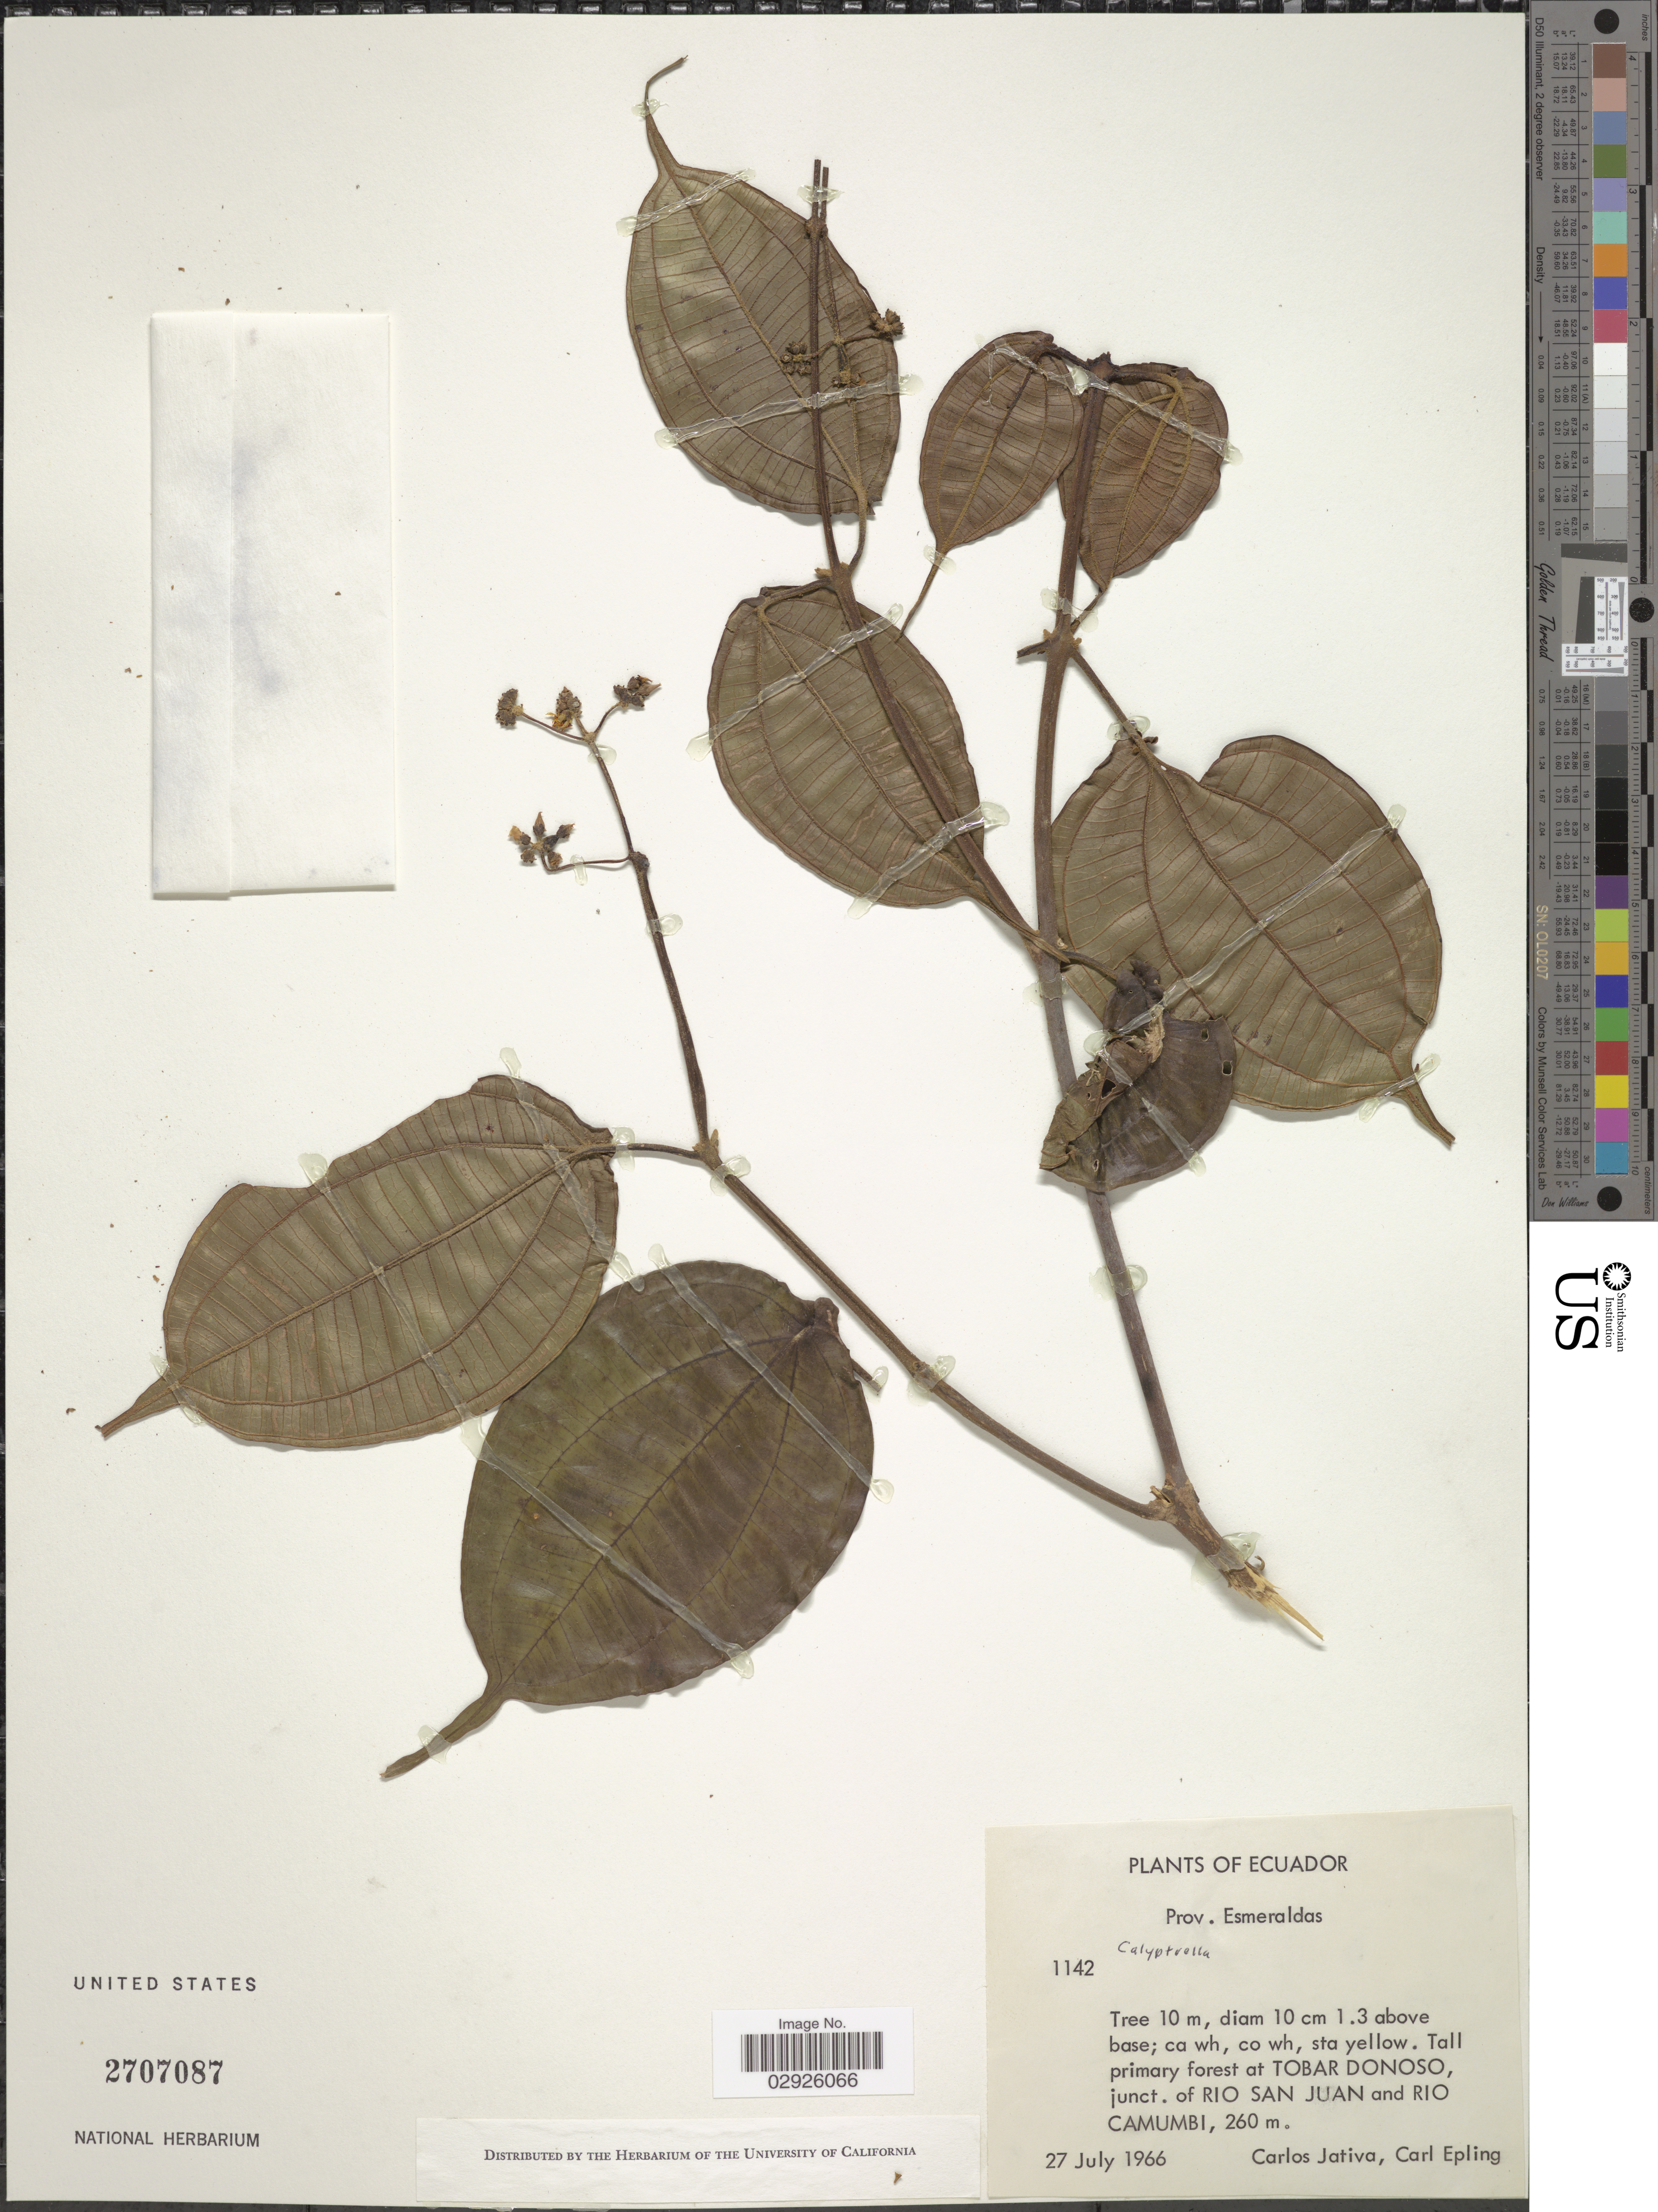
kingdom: Plantae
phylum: Tracheophyta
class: Magnoliopsida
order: Myrtales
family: Melastomataceae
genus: Graffenrieda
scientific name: Graffenrieda scandens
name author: (Gleason) Wurdack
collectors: C. D. Játiva & C. C. Epling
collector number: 1142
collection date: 1966-07-27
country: Ecuador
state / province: Esmeraldas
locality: Trail primary forest at Tobar Donoso, junct. of Rio San Juan and Rio Camumbi.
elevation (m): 260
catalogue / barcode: US 2707087